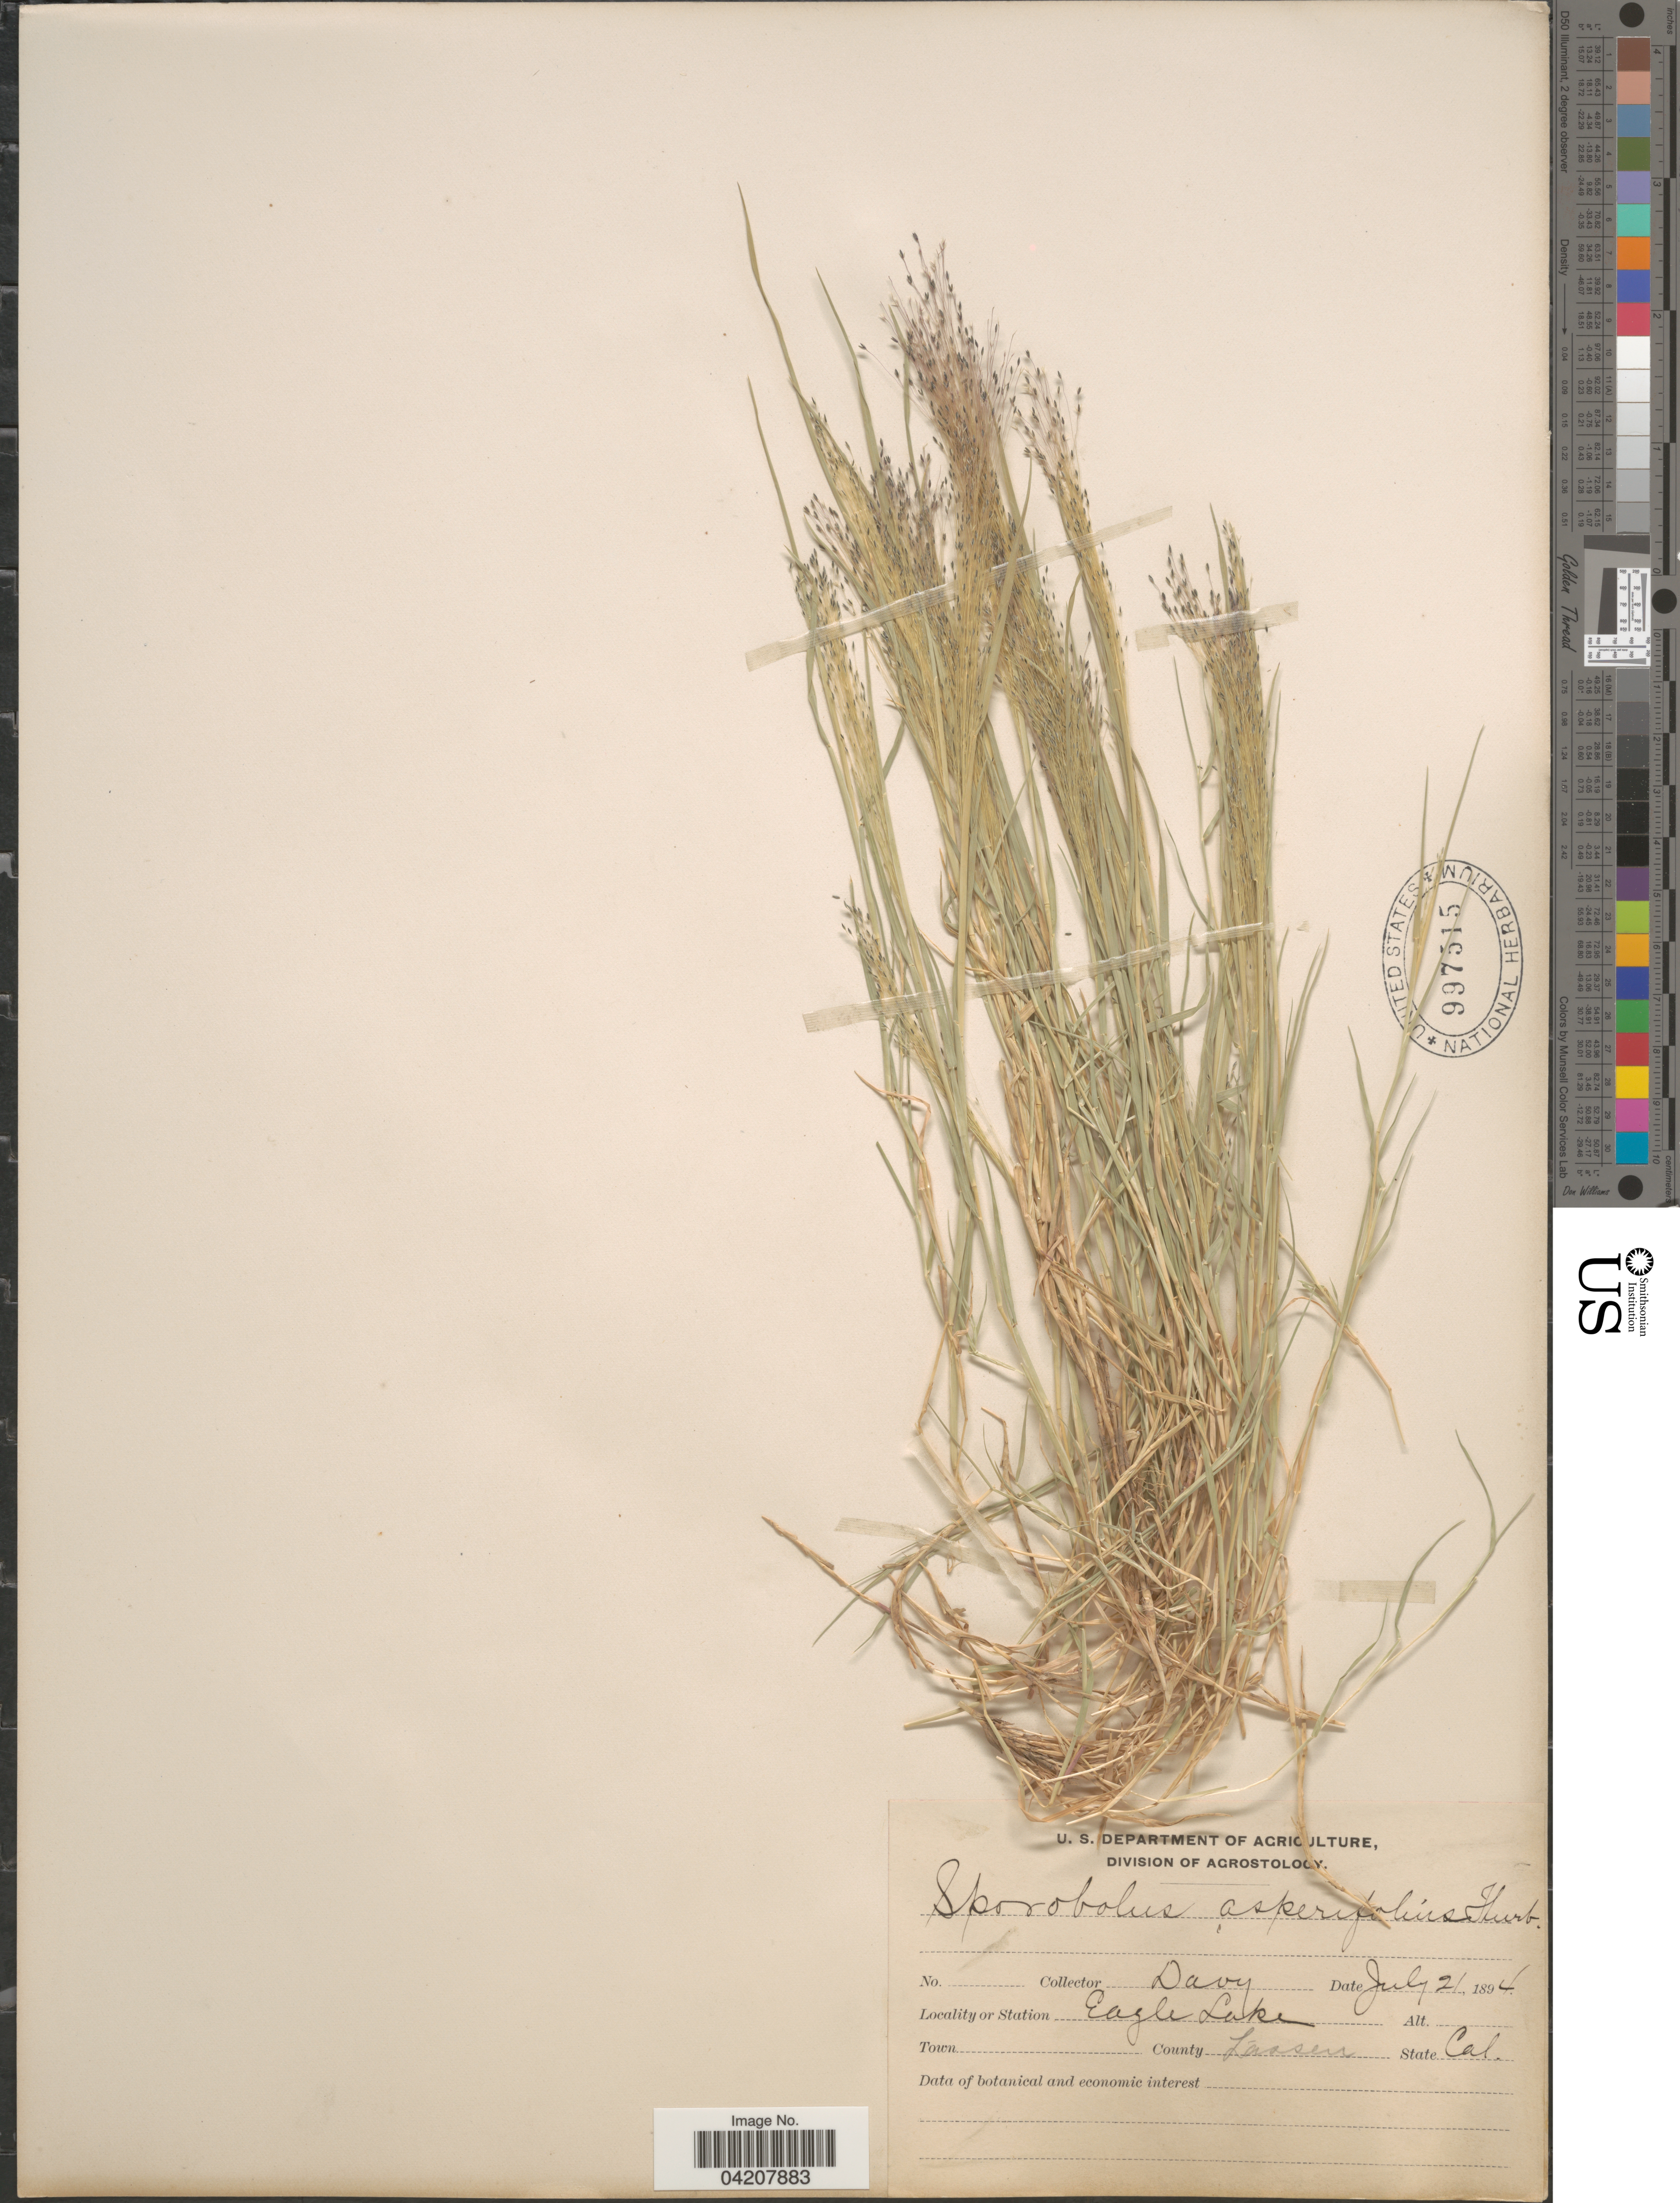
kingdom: Plantae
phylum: Tracheophyta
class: Liliopsida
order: Poales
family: Poaceae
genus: Muhlenbergia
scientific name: Muhlenbergia asperifolia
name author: (Nees & Meyen ex Trin.) Parodi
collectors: Davy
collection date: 1894-07-21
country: United States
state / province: California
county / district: Lassen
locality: Eagle Lake. County Lassen.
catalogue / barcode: US 997515